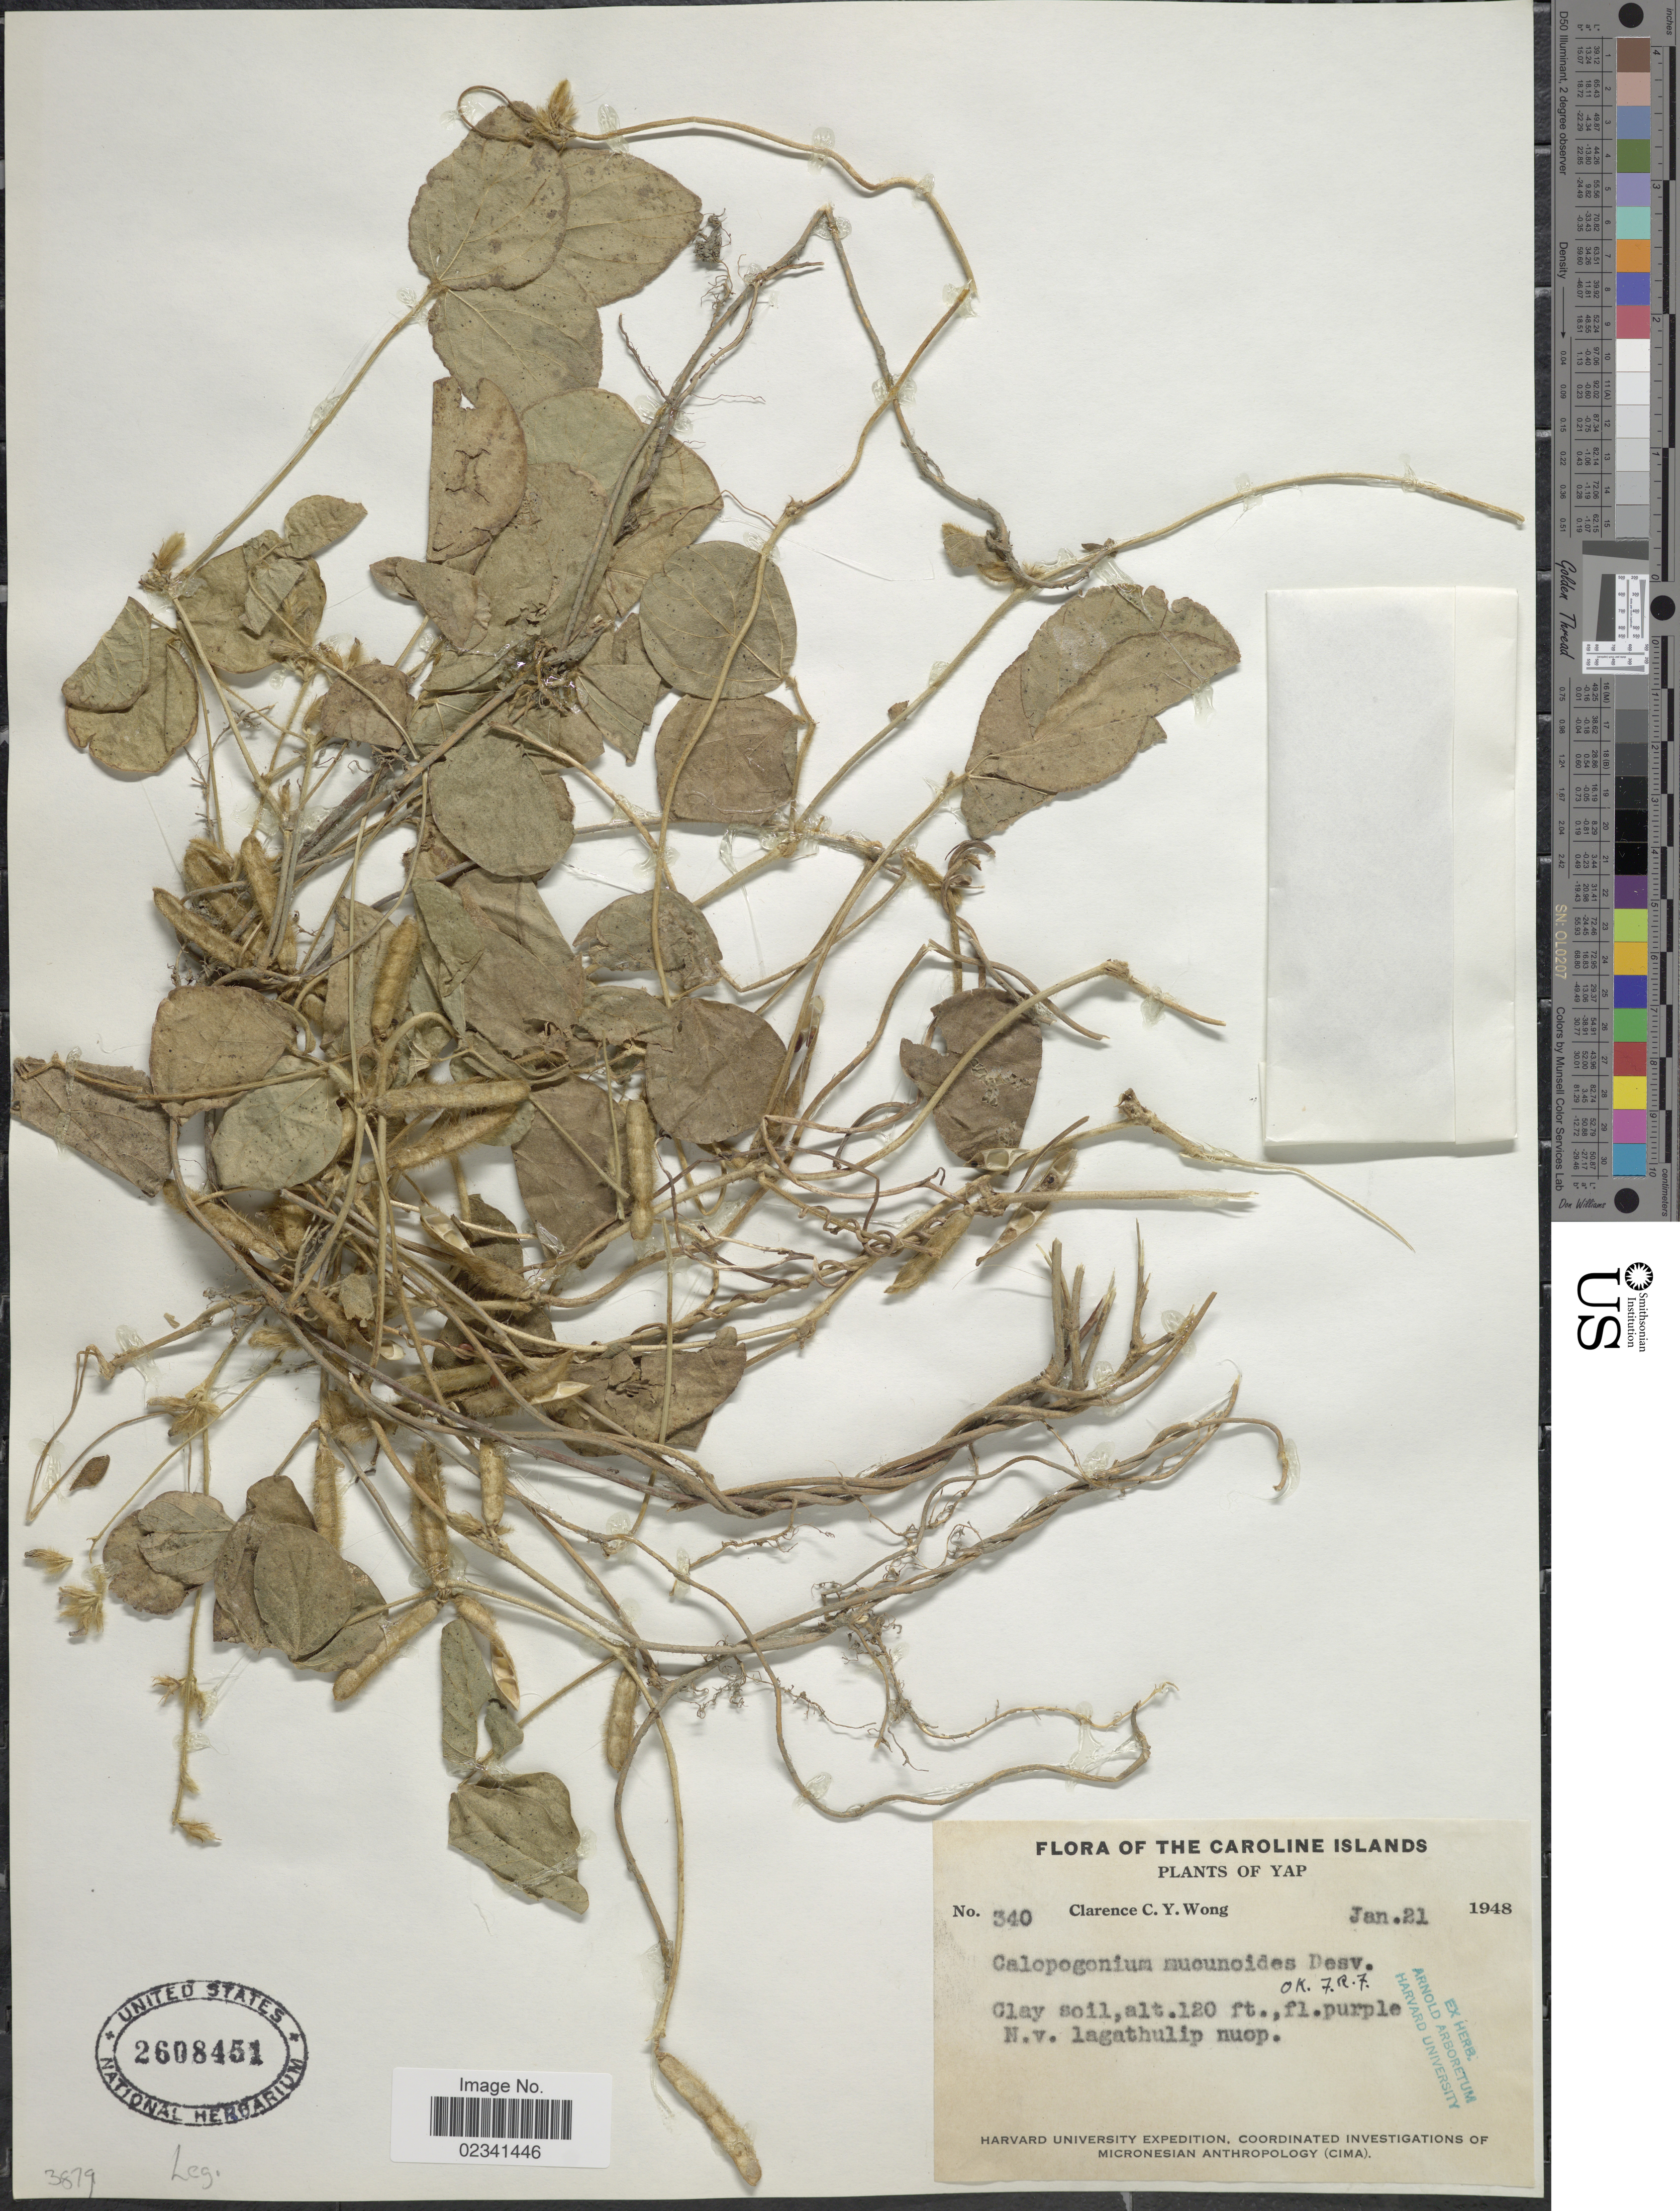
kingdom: Plantae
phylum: Tracheophyta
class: Magnoliopsida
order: Fabales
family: Fabaceae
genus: Calopogonium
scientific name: Calopogonium mucunoides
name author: Desv.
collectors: C. Wong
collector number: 340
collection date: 1948-01-21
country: Micronesia, Federated States of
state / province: Yap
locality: The Caroline Islands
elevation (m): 37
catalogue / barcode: US 2608451